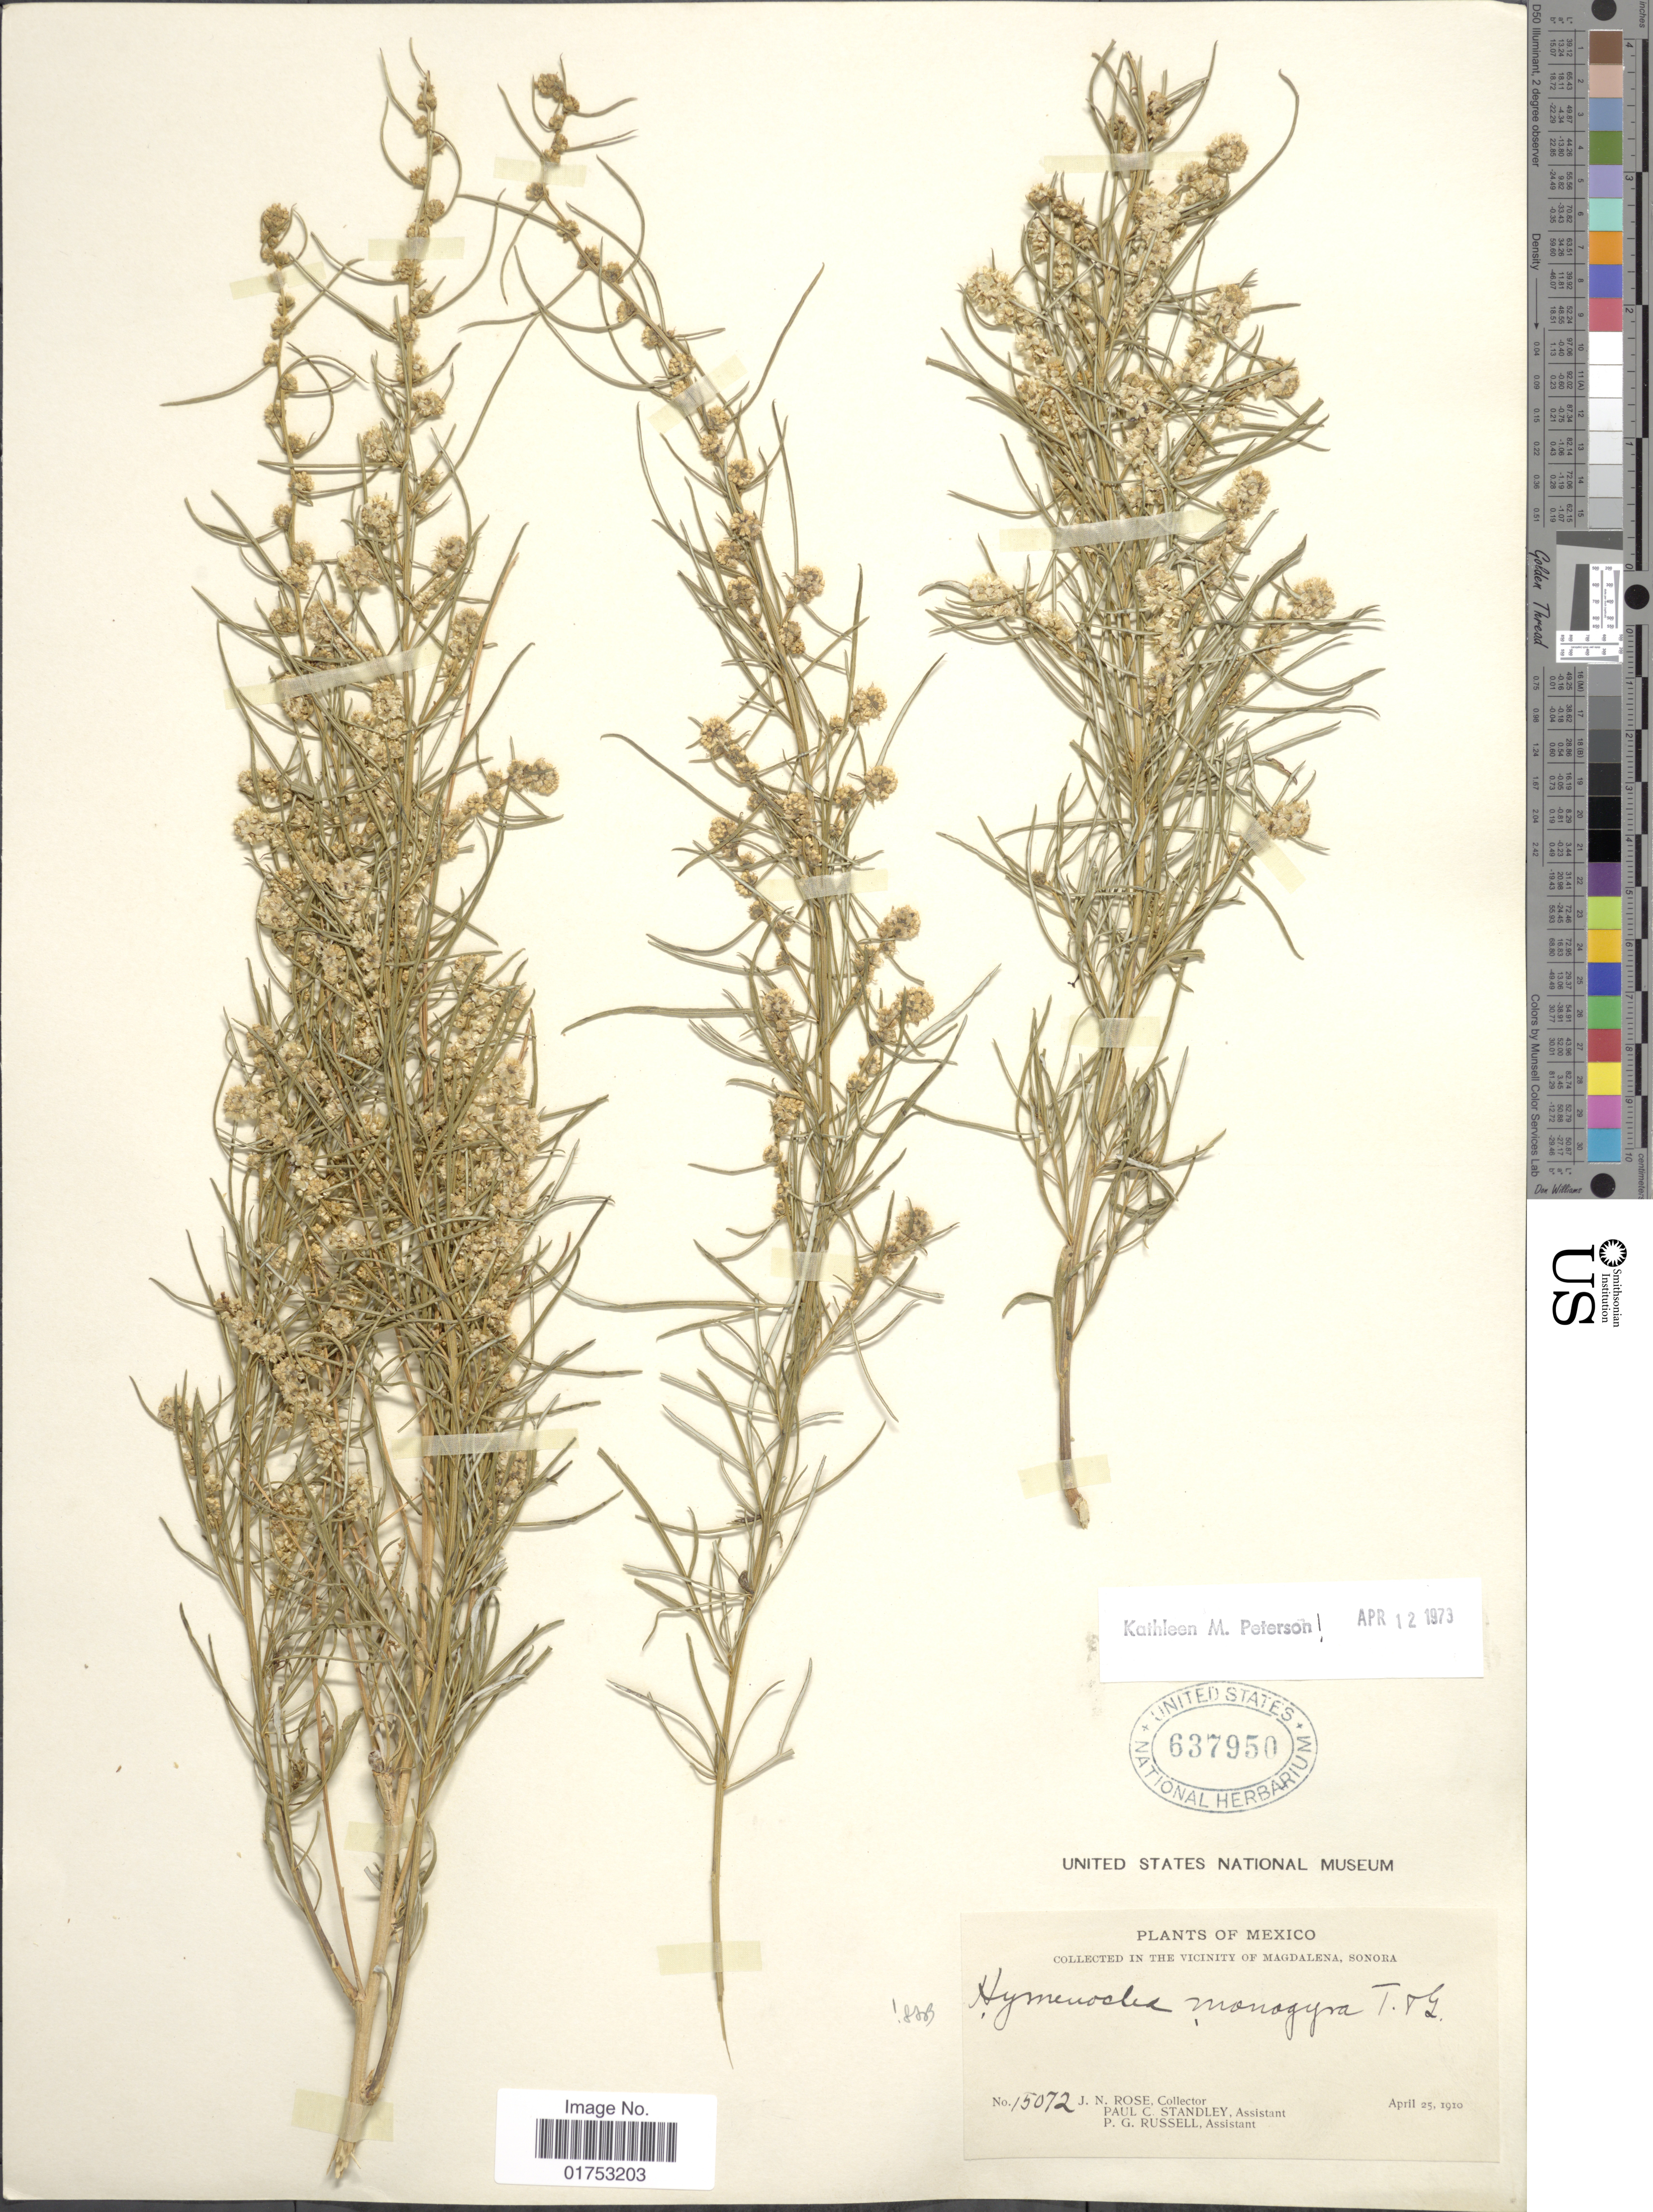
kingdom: Plantae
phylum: Tracheophyta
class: Magnoliopsida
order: Asterales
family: Asteraceae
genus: Hymenoclea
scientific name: Hymenoclea monogyra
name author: Torr. & A. Gray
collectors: J. N. Rose, P. C. Standley & P. G. Russell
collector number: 15072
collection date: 1910-04-25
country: Mexico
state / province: Sonora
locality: Vicinity of Magdalena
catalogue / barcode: US 637950